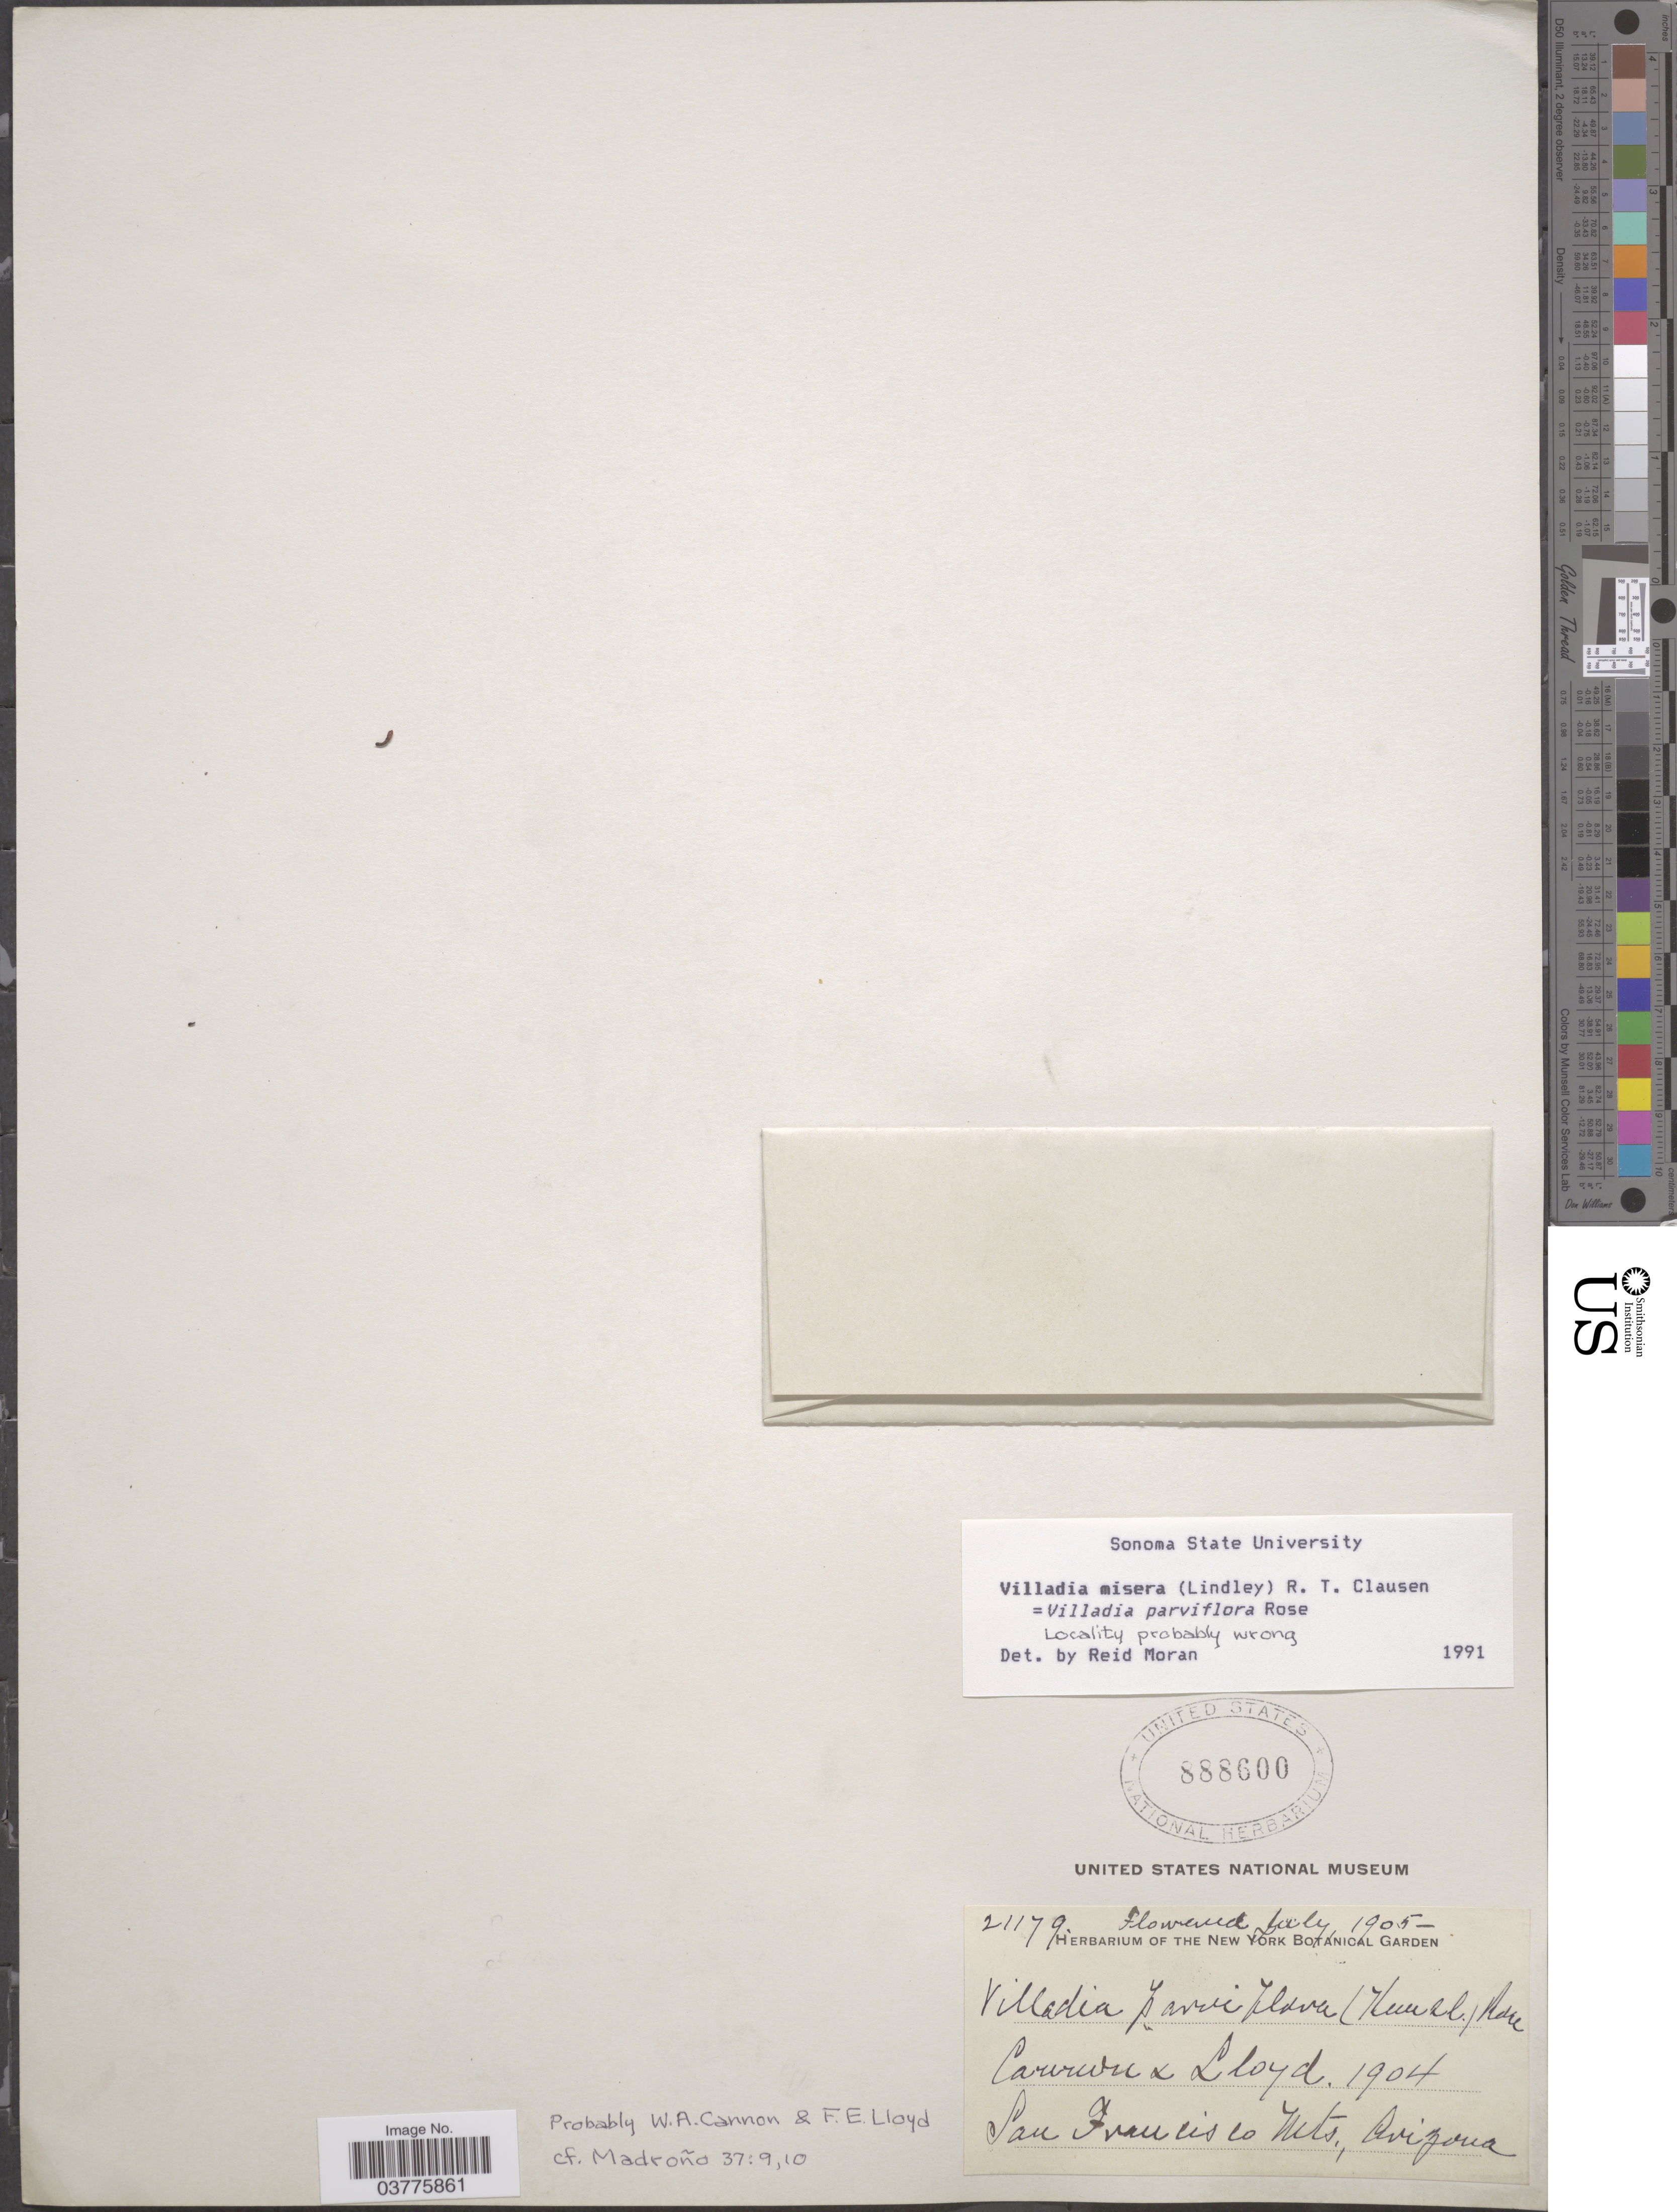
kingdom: Plantae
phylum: Tracheophyta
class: Magnoliopsida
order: Saxifragales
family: Crassulaceae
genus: Villadia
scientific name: Villadia misera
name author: (Lindl.) R.T. Clausen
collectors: W. Cannon & F. E. Lloyd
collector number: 21179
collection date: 1904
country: United States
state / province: Arizona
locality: San Francisco Mts. [Specimen probably made from cultivation; "flowered July, 1905"]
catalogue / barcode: US 888600